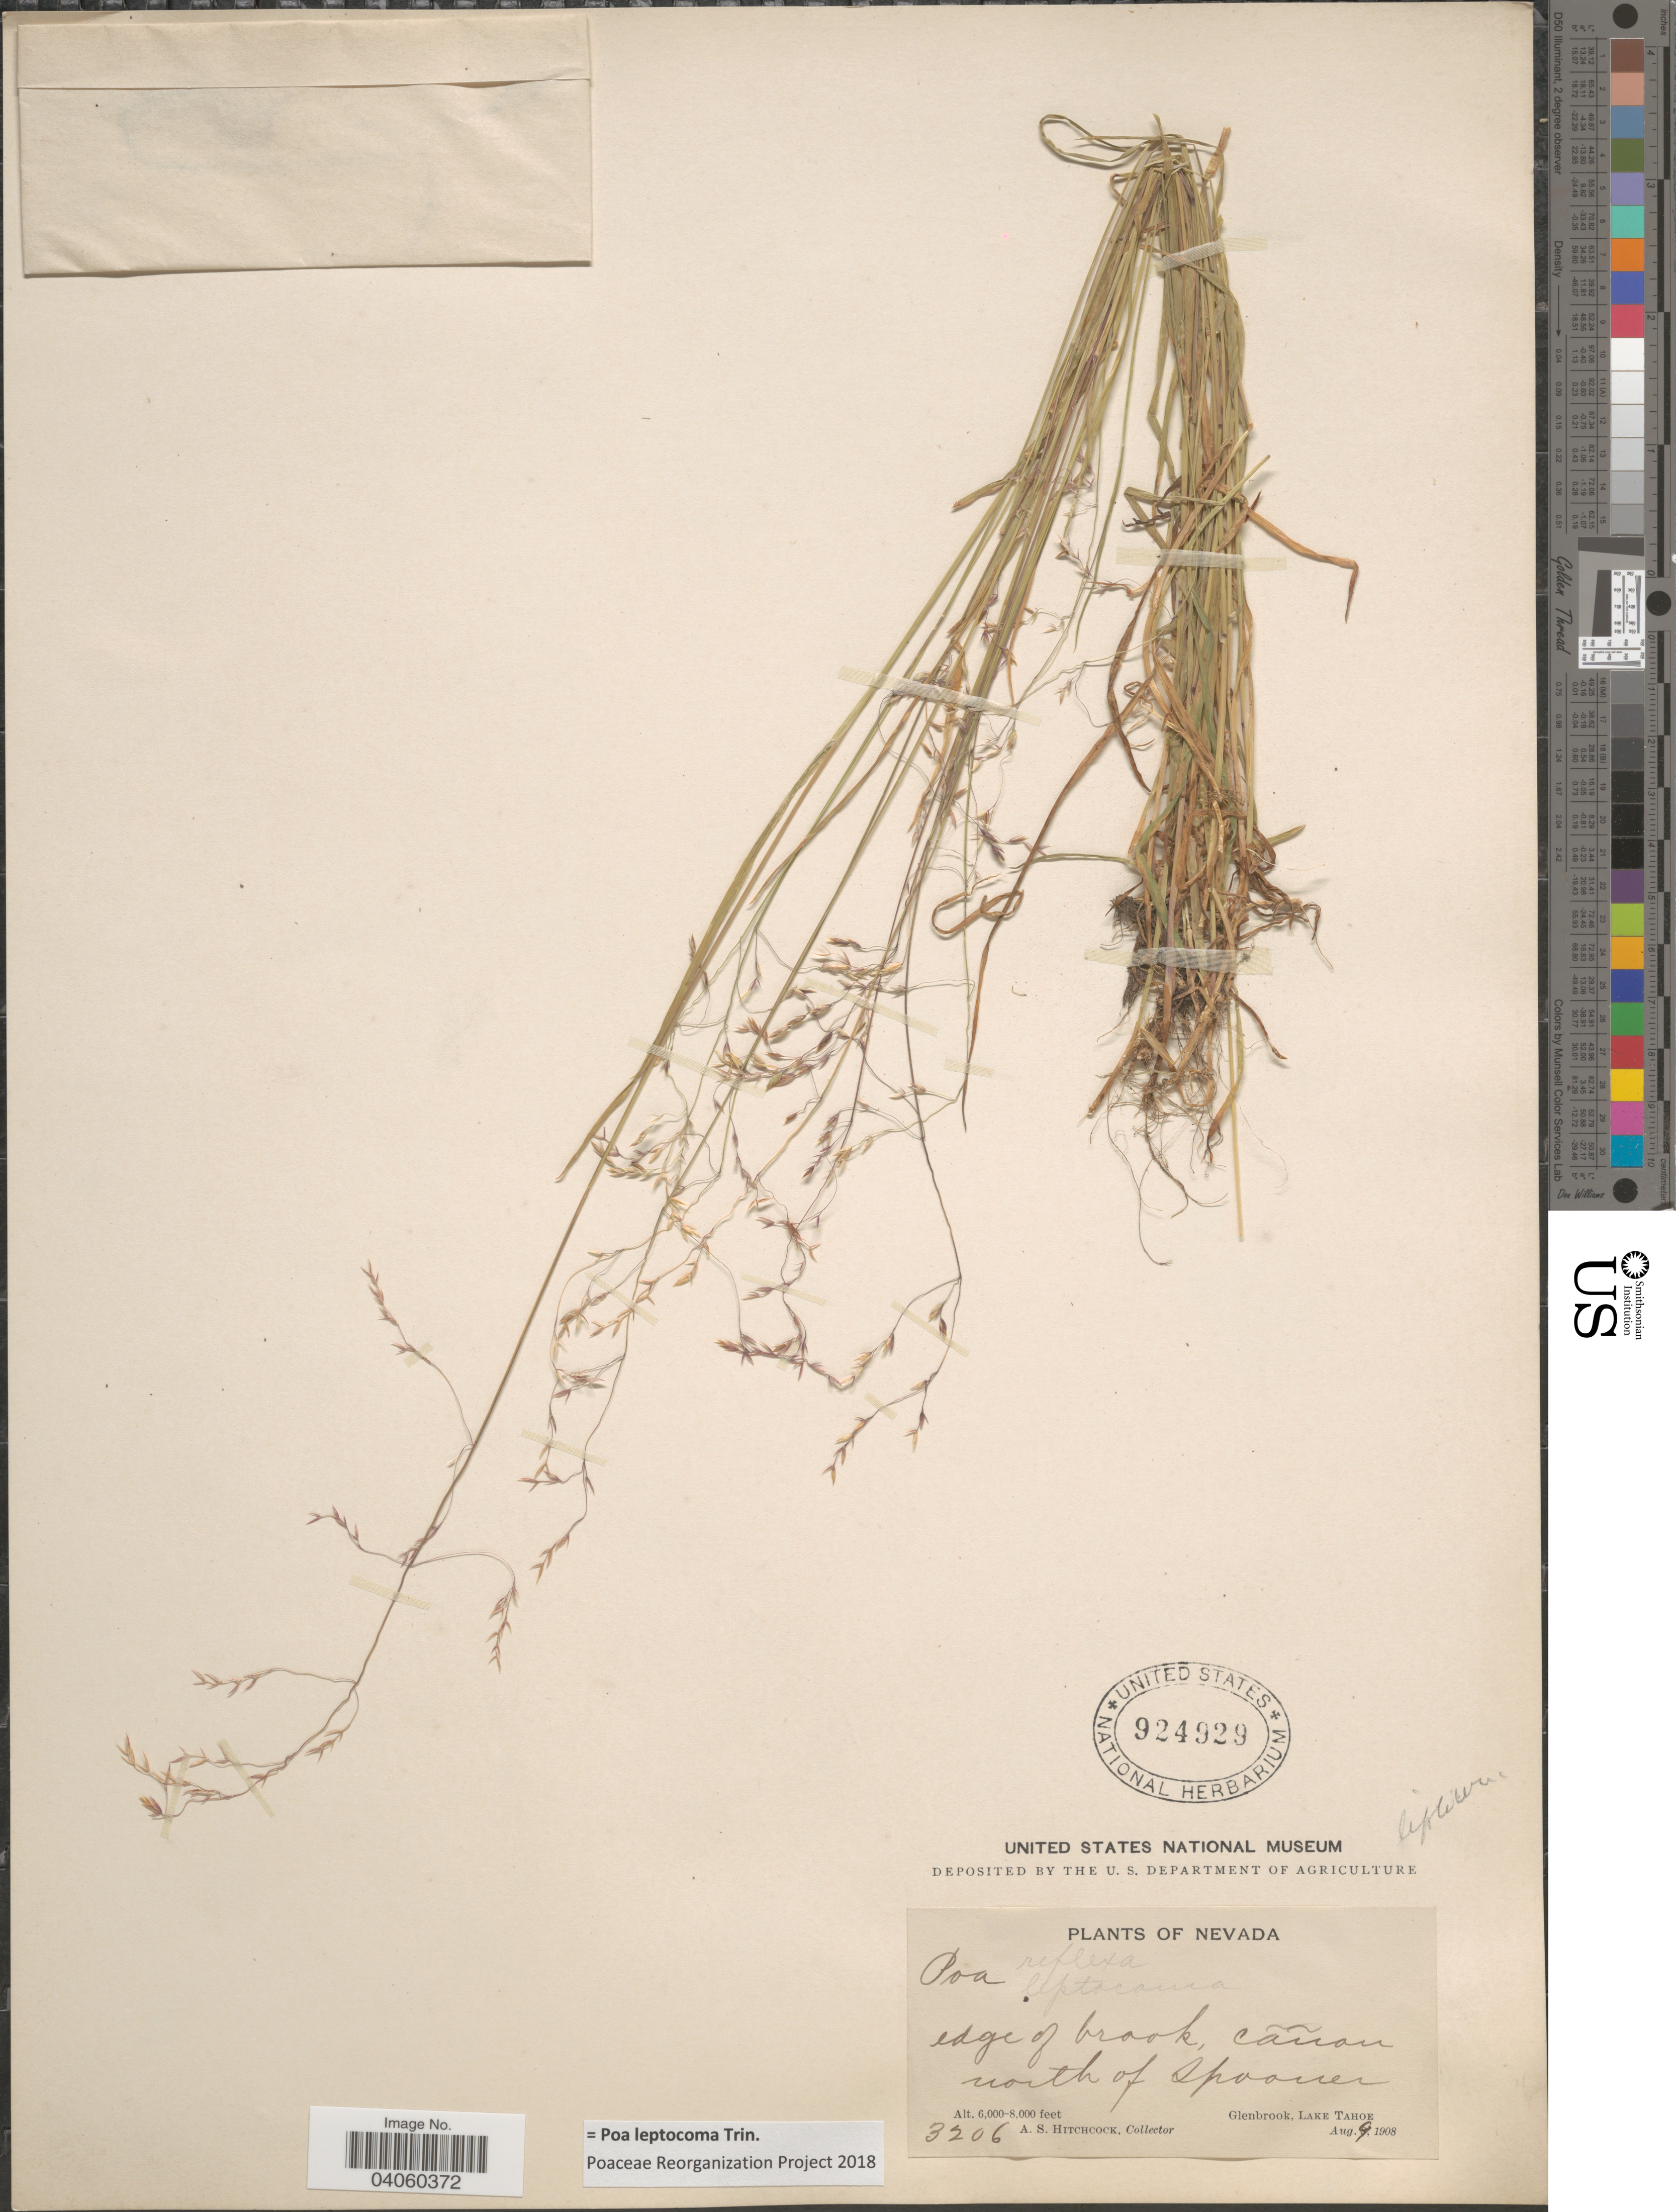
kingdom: Plantae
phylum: Tracheophyta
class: Liliopsida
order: Poales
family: Poaceae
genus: Poa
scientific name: Poa leptocoma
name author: Trin.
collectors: A. S. Hitchcock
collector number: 3206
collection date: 1908-08-09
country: United States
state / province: Nevada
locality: Edge of brook, cañon north of Spooner, Glenbrook, Lake Tahoe.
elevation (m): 1829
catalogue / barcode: US 924929